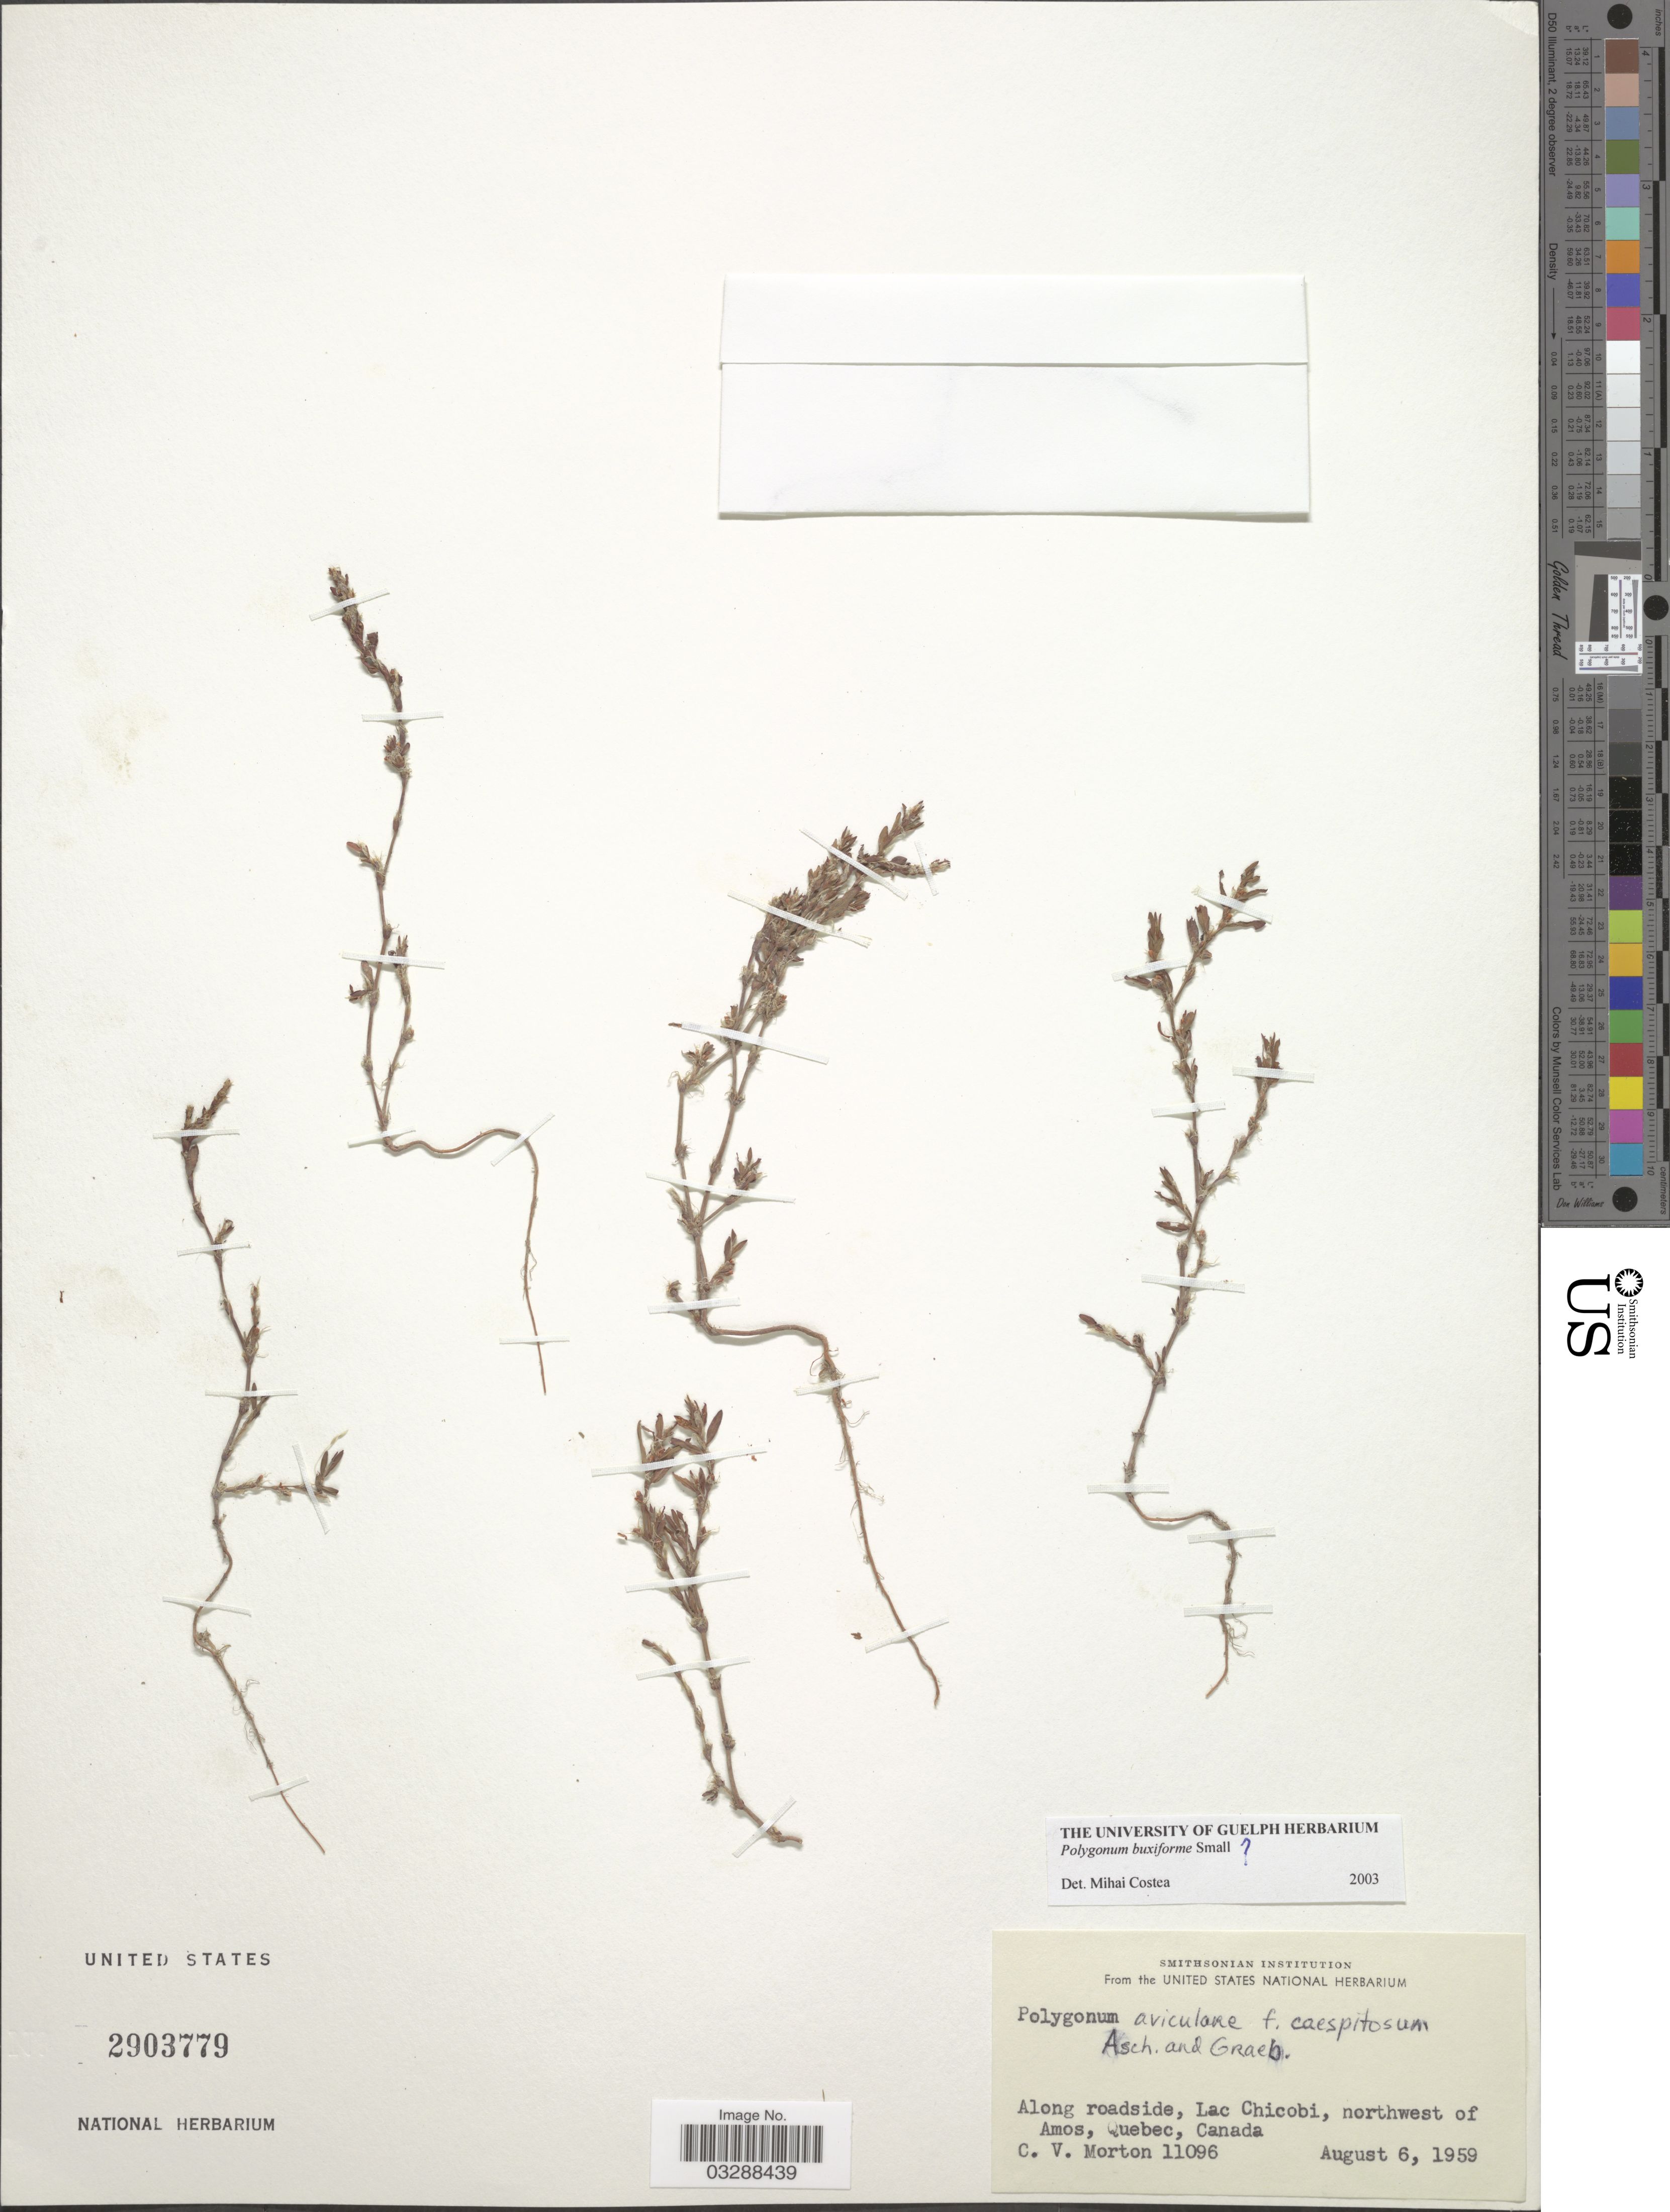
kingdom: Plantae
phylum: Tracheophyta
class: Magnoliopsida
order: Caryophyllales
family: Polygonaceae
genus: Polygonum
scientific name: Polygonum buxiforme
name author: Small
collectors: C. V. Morton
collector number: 11096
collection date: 1959-08-06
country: Canada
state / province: Quebec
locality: Along roadside, Lac Chicobi, northwest of Amos.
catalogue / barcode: US 2903779